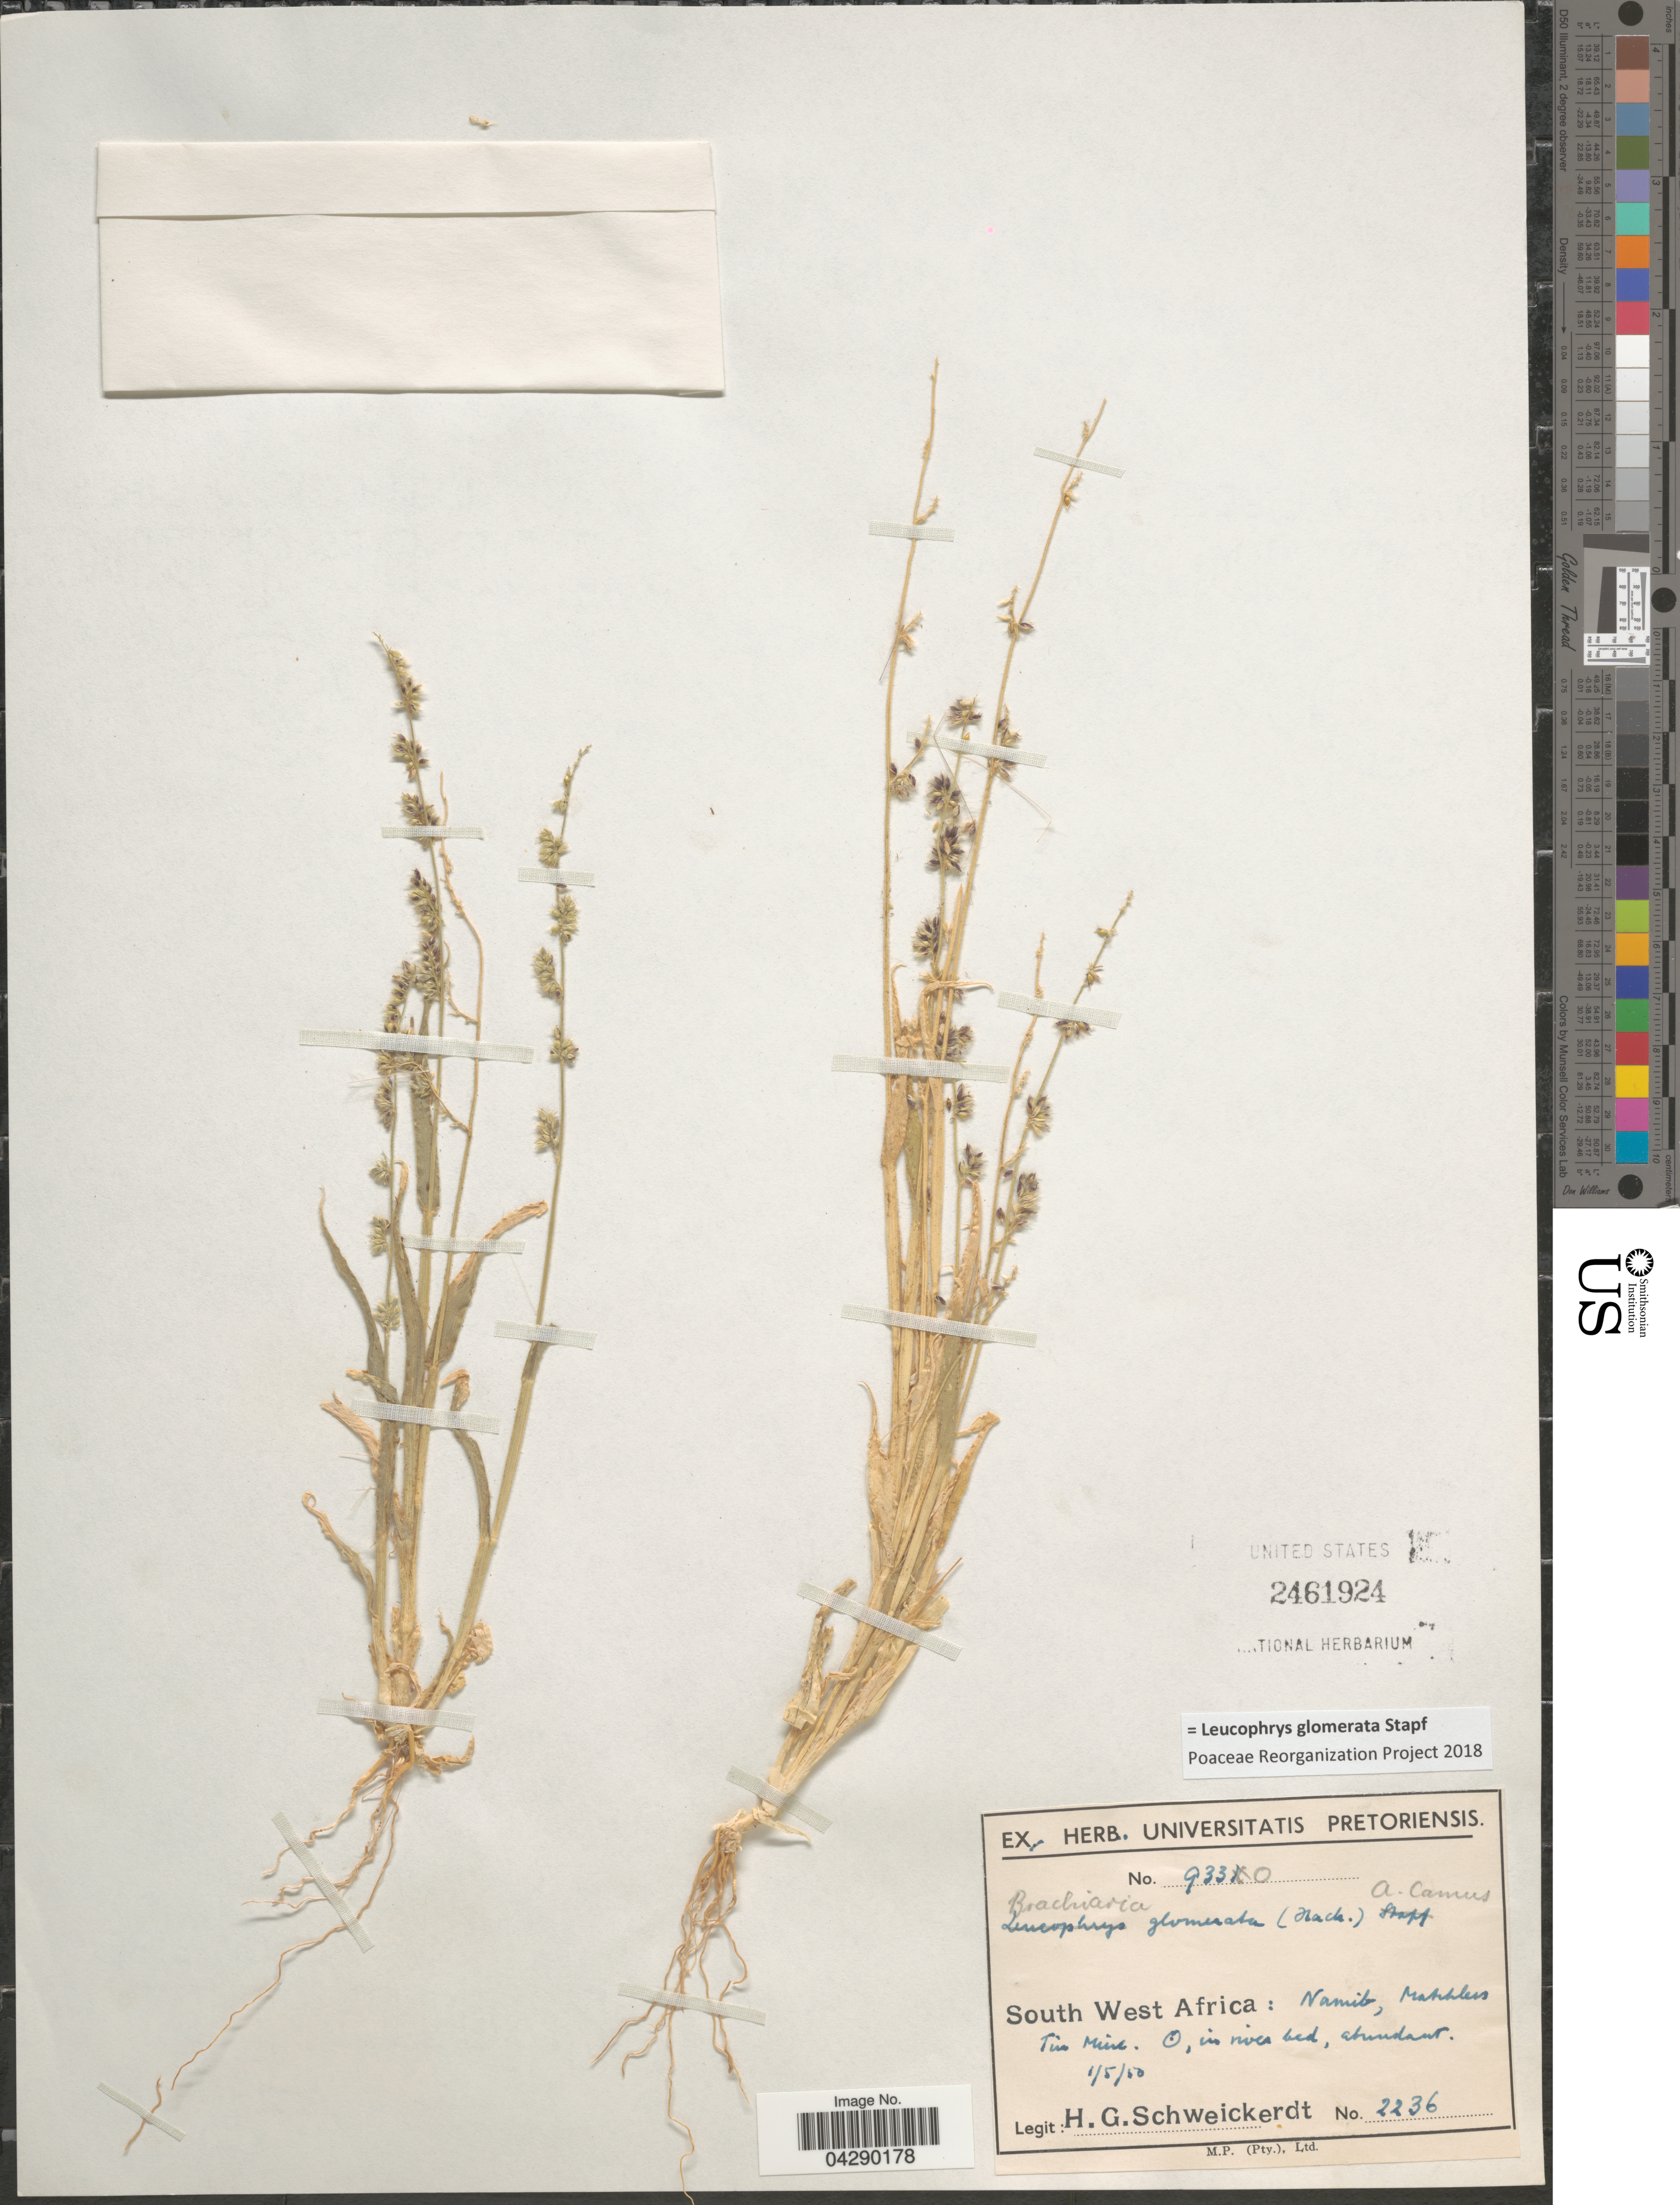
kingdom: Plantae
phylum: Tracheophyta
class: Liliopsida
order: Poales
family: Poaceae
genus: Leucophrys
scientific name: Leucophrys glomerata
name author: Stapf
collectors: H. Schweickerdt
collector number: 2236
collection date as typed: Transcribed d/m/y: 1/5/50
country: Namibia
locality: South West Africa: Namib, Matchless Tin Mine.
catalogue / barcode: US 2461924